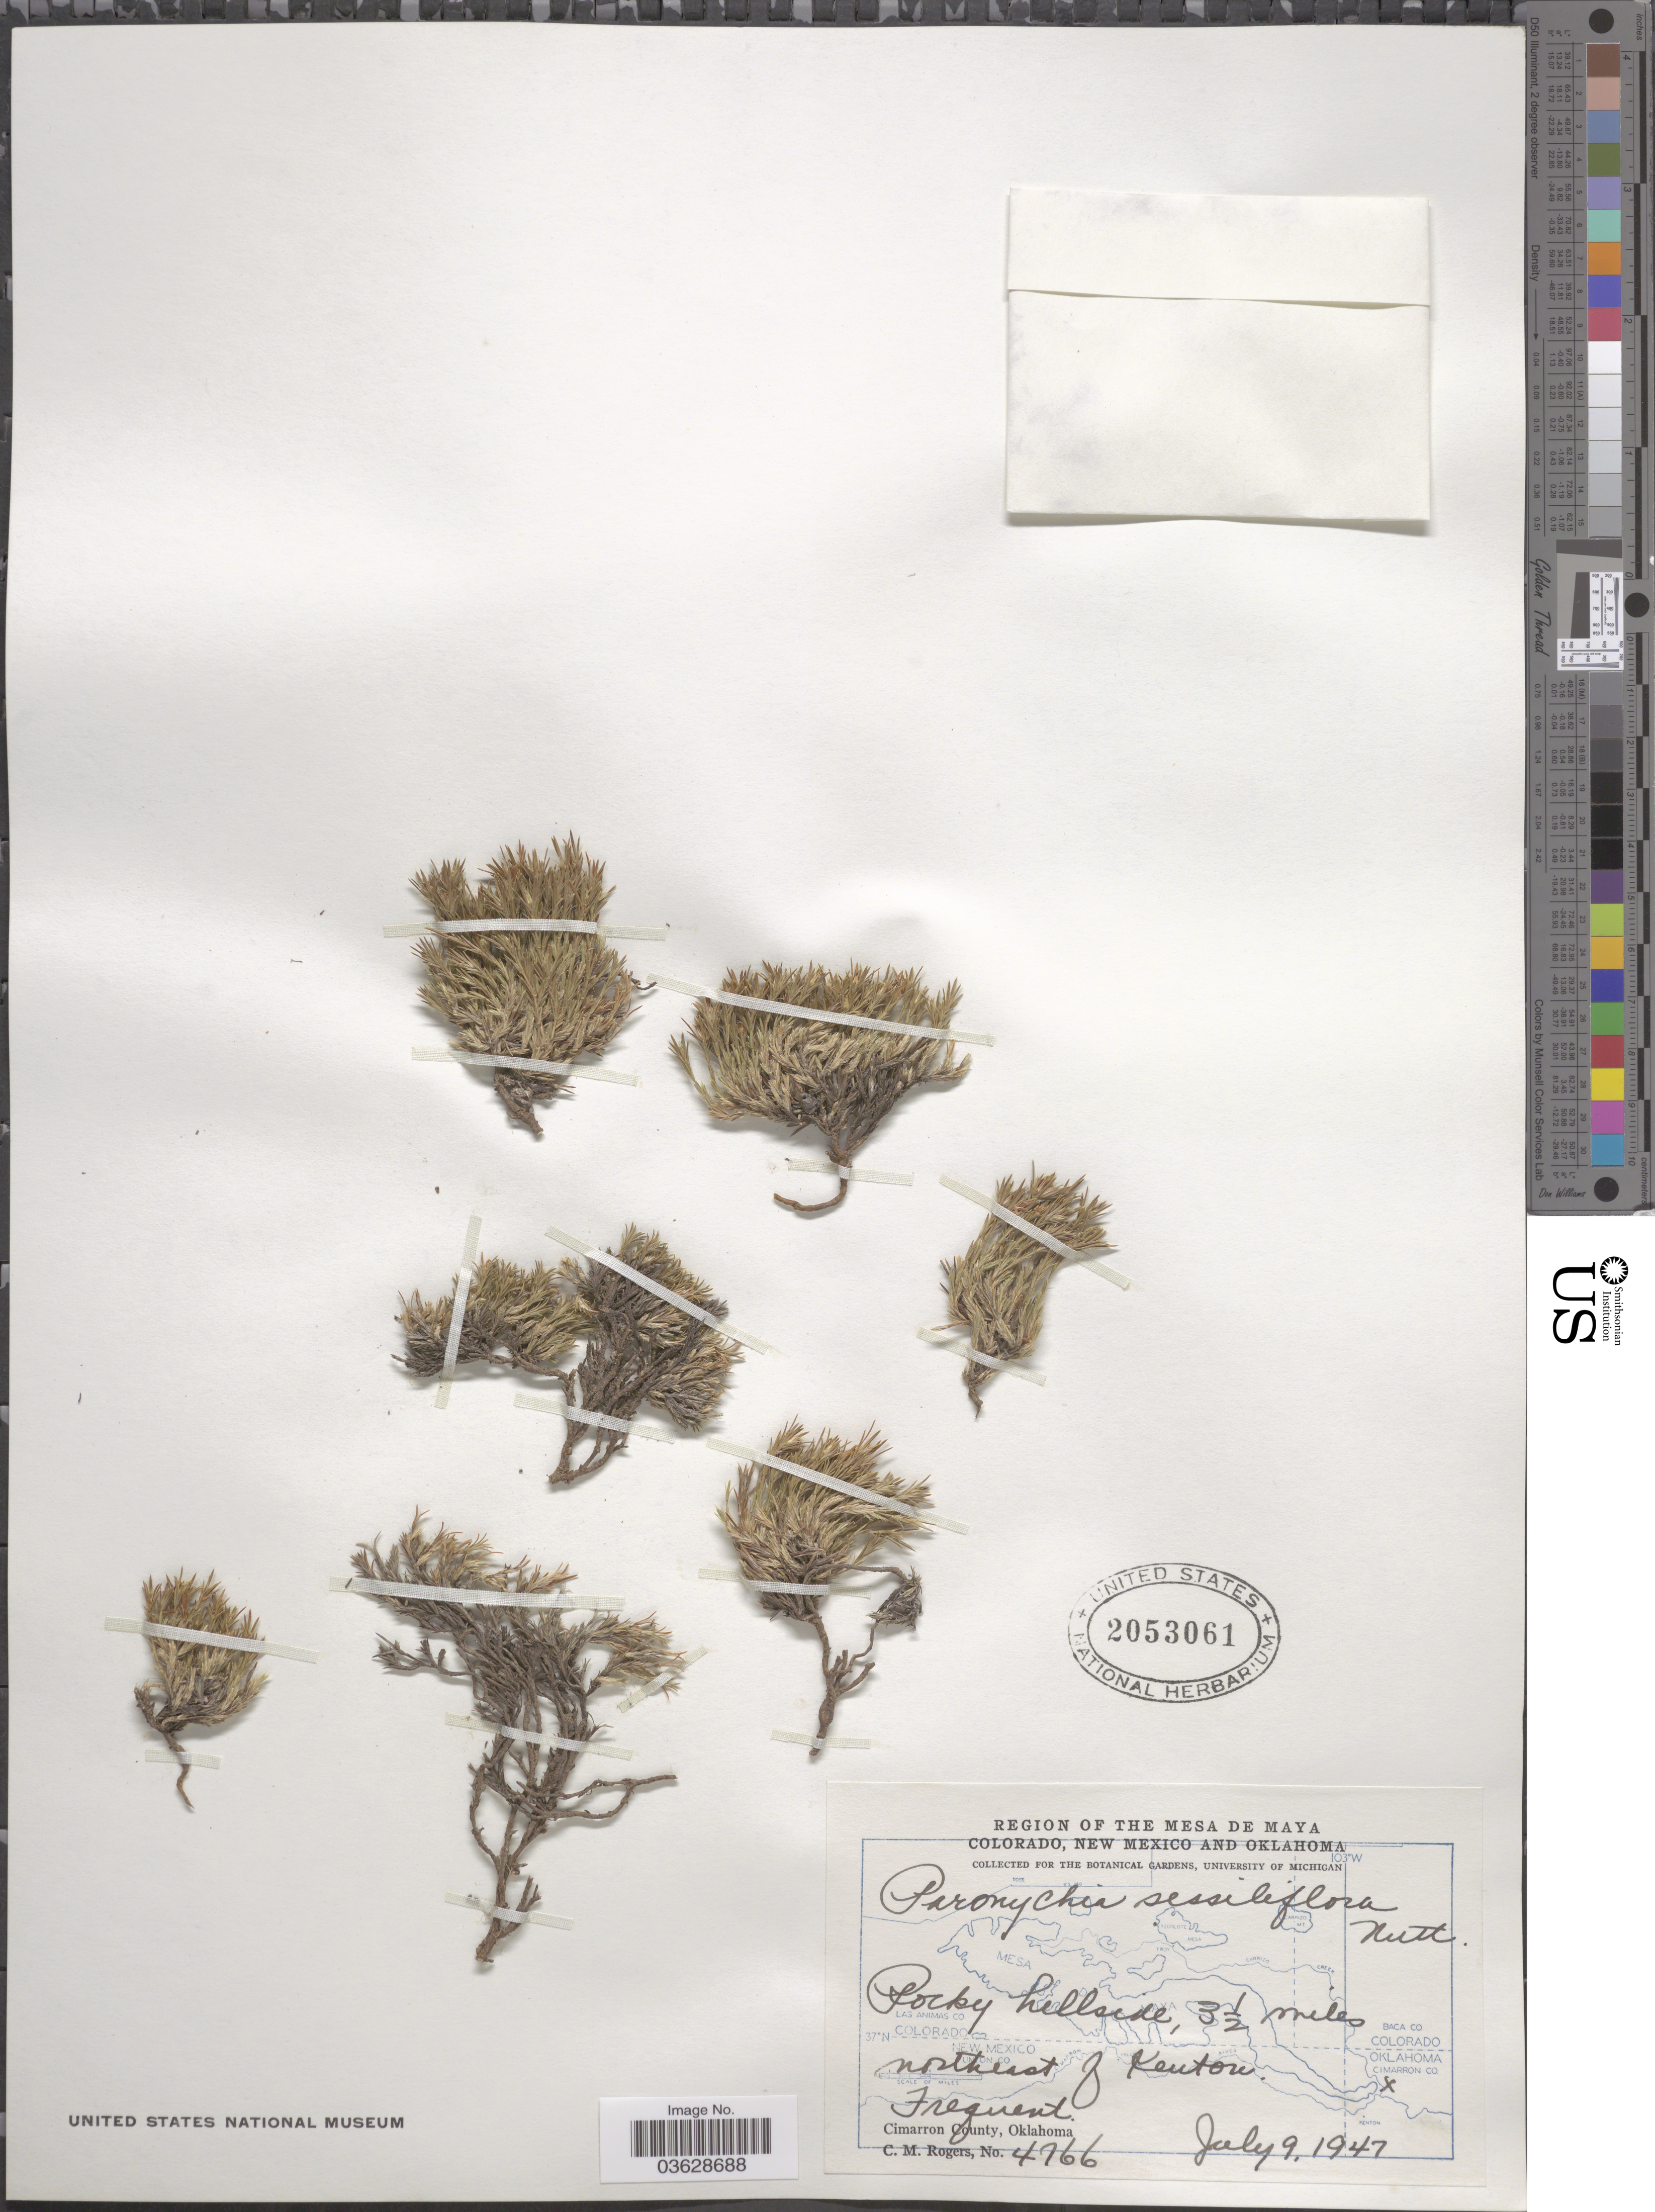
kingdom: Plantae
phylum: Tracheophyta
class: Magnoliopsida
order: Caryophyllales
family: Caryophyllaceae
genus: Paronychia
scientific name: Paronychia sessiliflora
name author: Nutt.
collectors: C. M. Rogers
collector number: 4766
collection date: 1947-07-09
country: United States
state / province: Oklahoma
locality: The Mesa de Maya. 3½ miles northeast of Kenton. Cimarron County.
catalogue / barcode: US 2053061